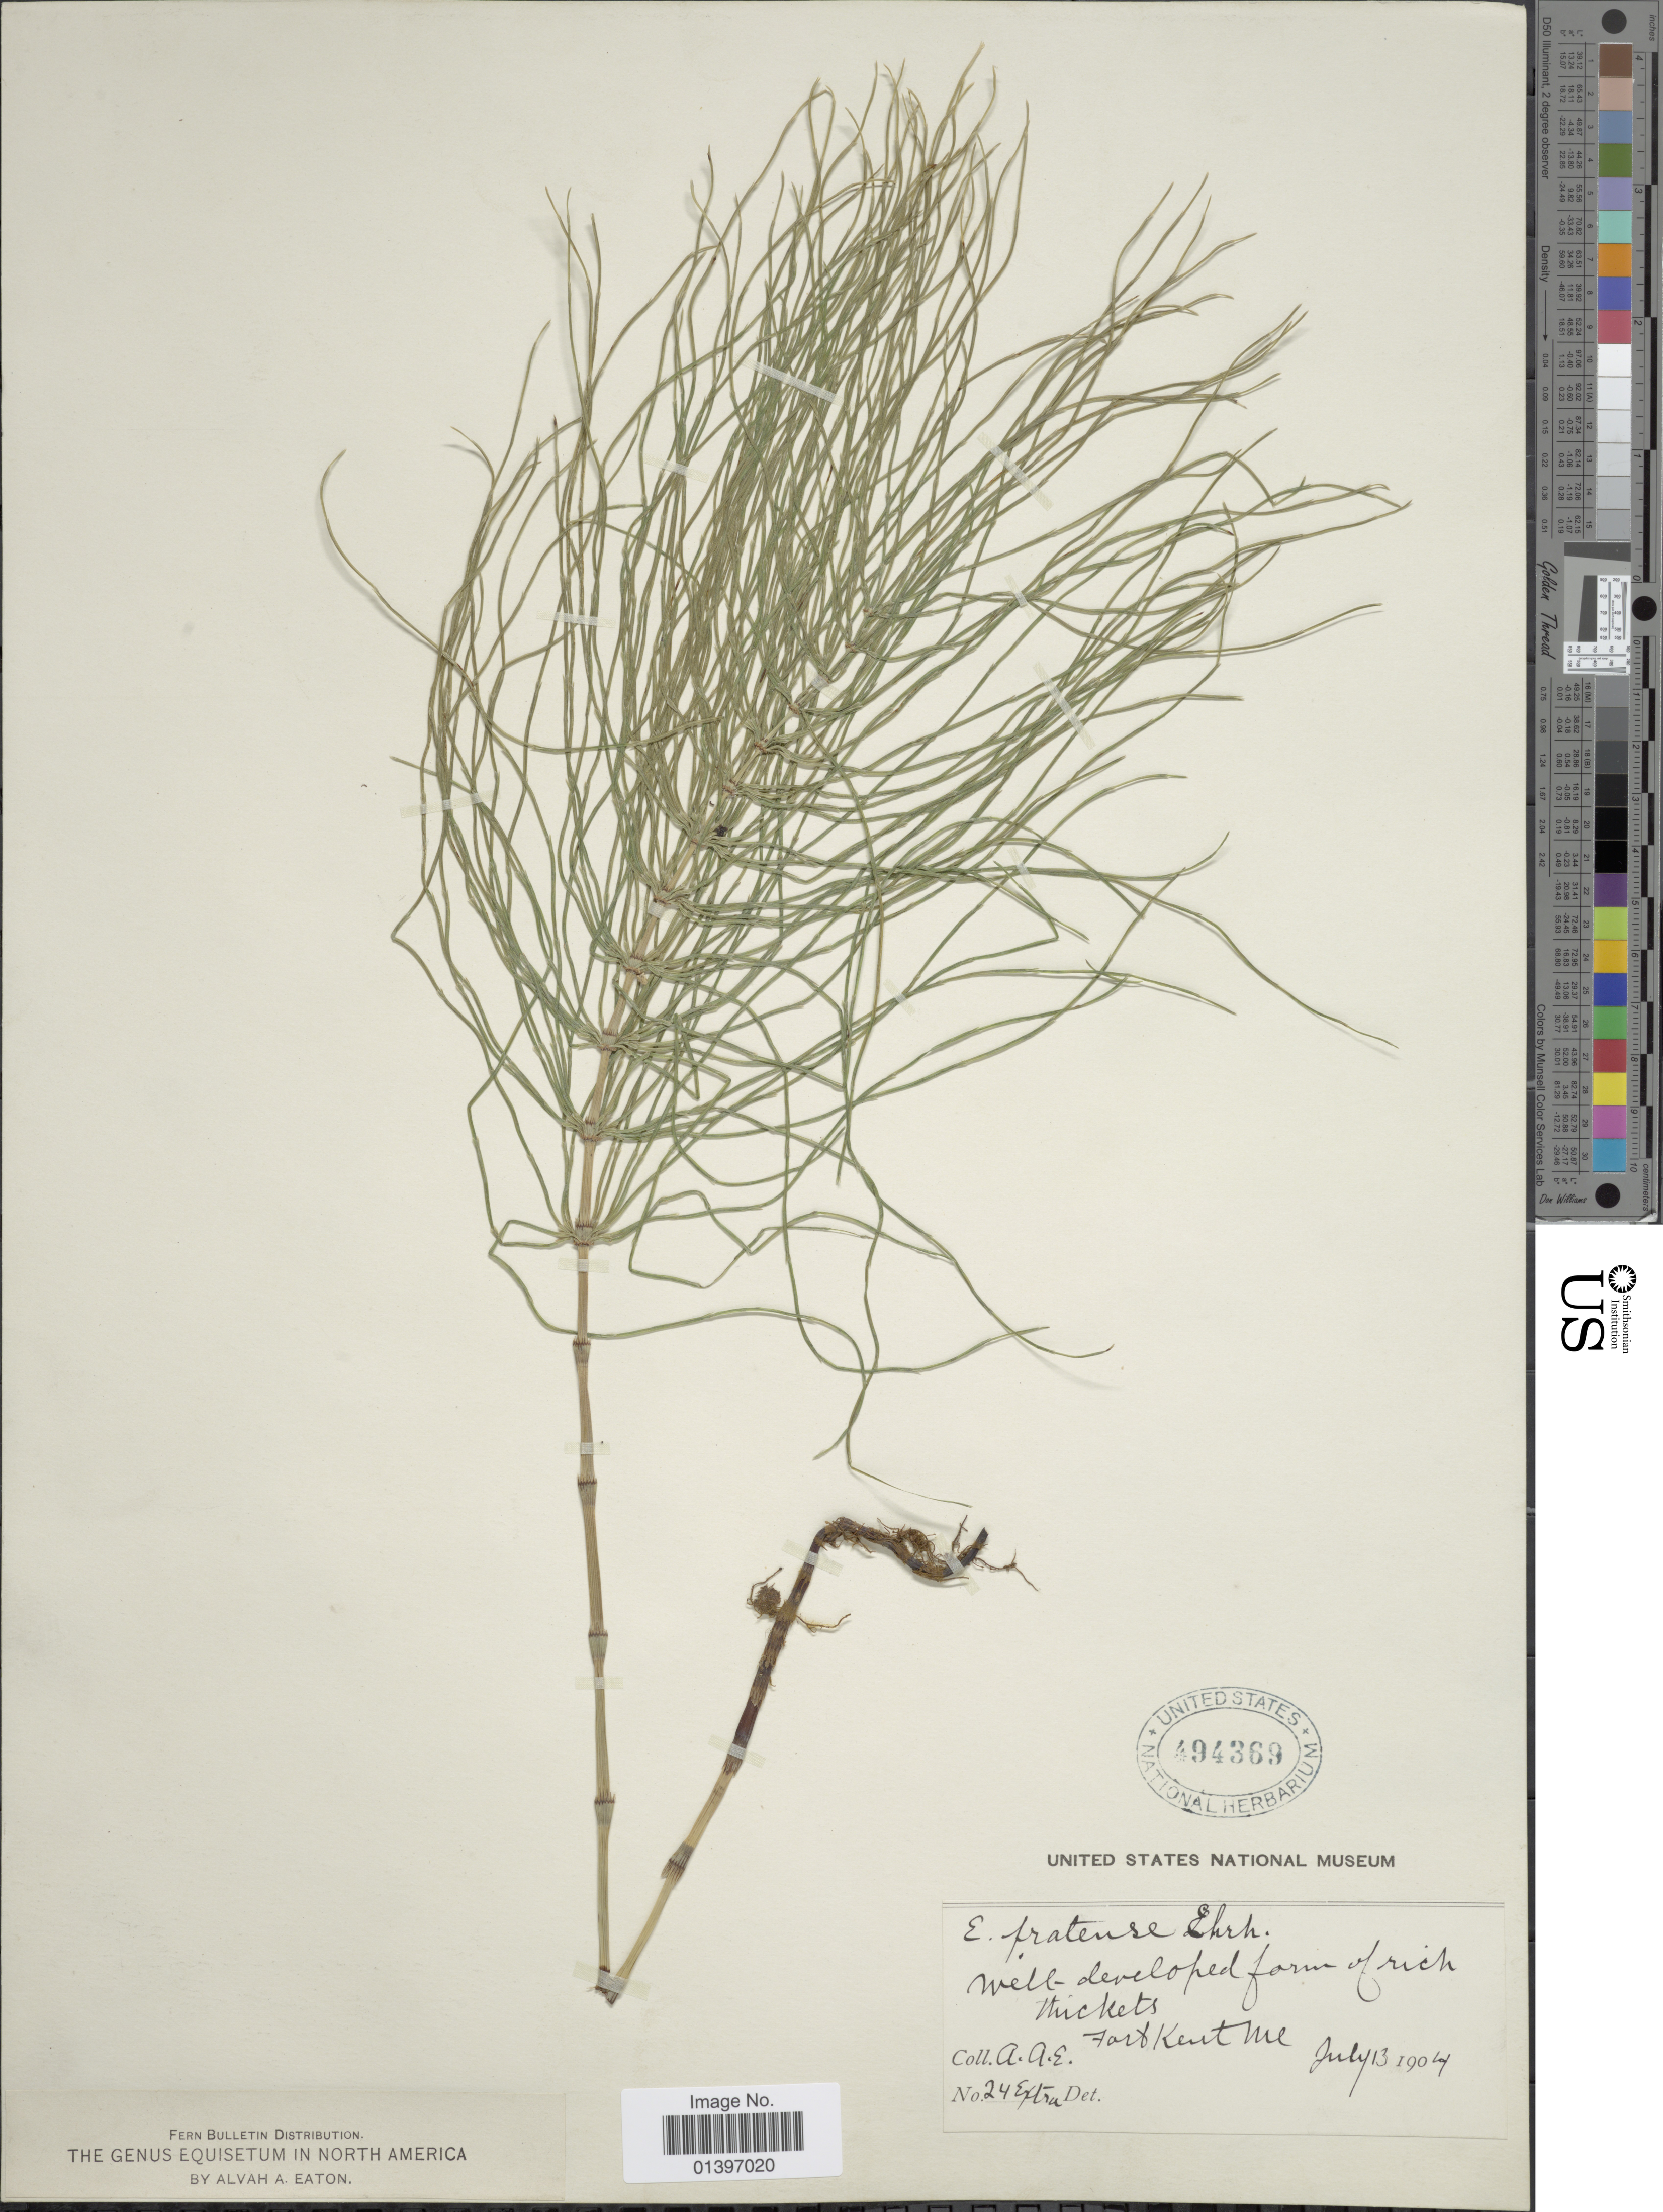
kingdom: Plantae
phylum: Tracheophyta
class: Polypodiopsida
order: Equisetales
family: Equisetaceae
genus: Equisetum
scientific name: Equisetum pratense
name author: Ehrh.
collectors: A. A. Eaton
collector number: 24extra*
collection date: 1904-07-13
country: United States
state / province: Maine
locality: Well-developed form of rich thickets, fort Kent ME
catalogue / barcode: US 494369